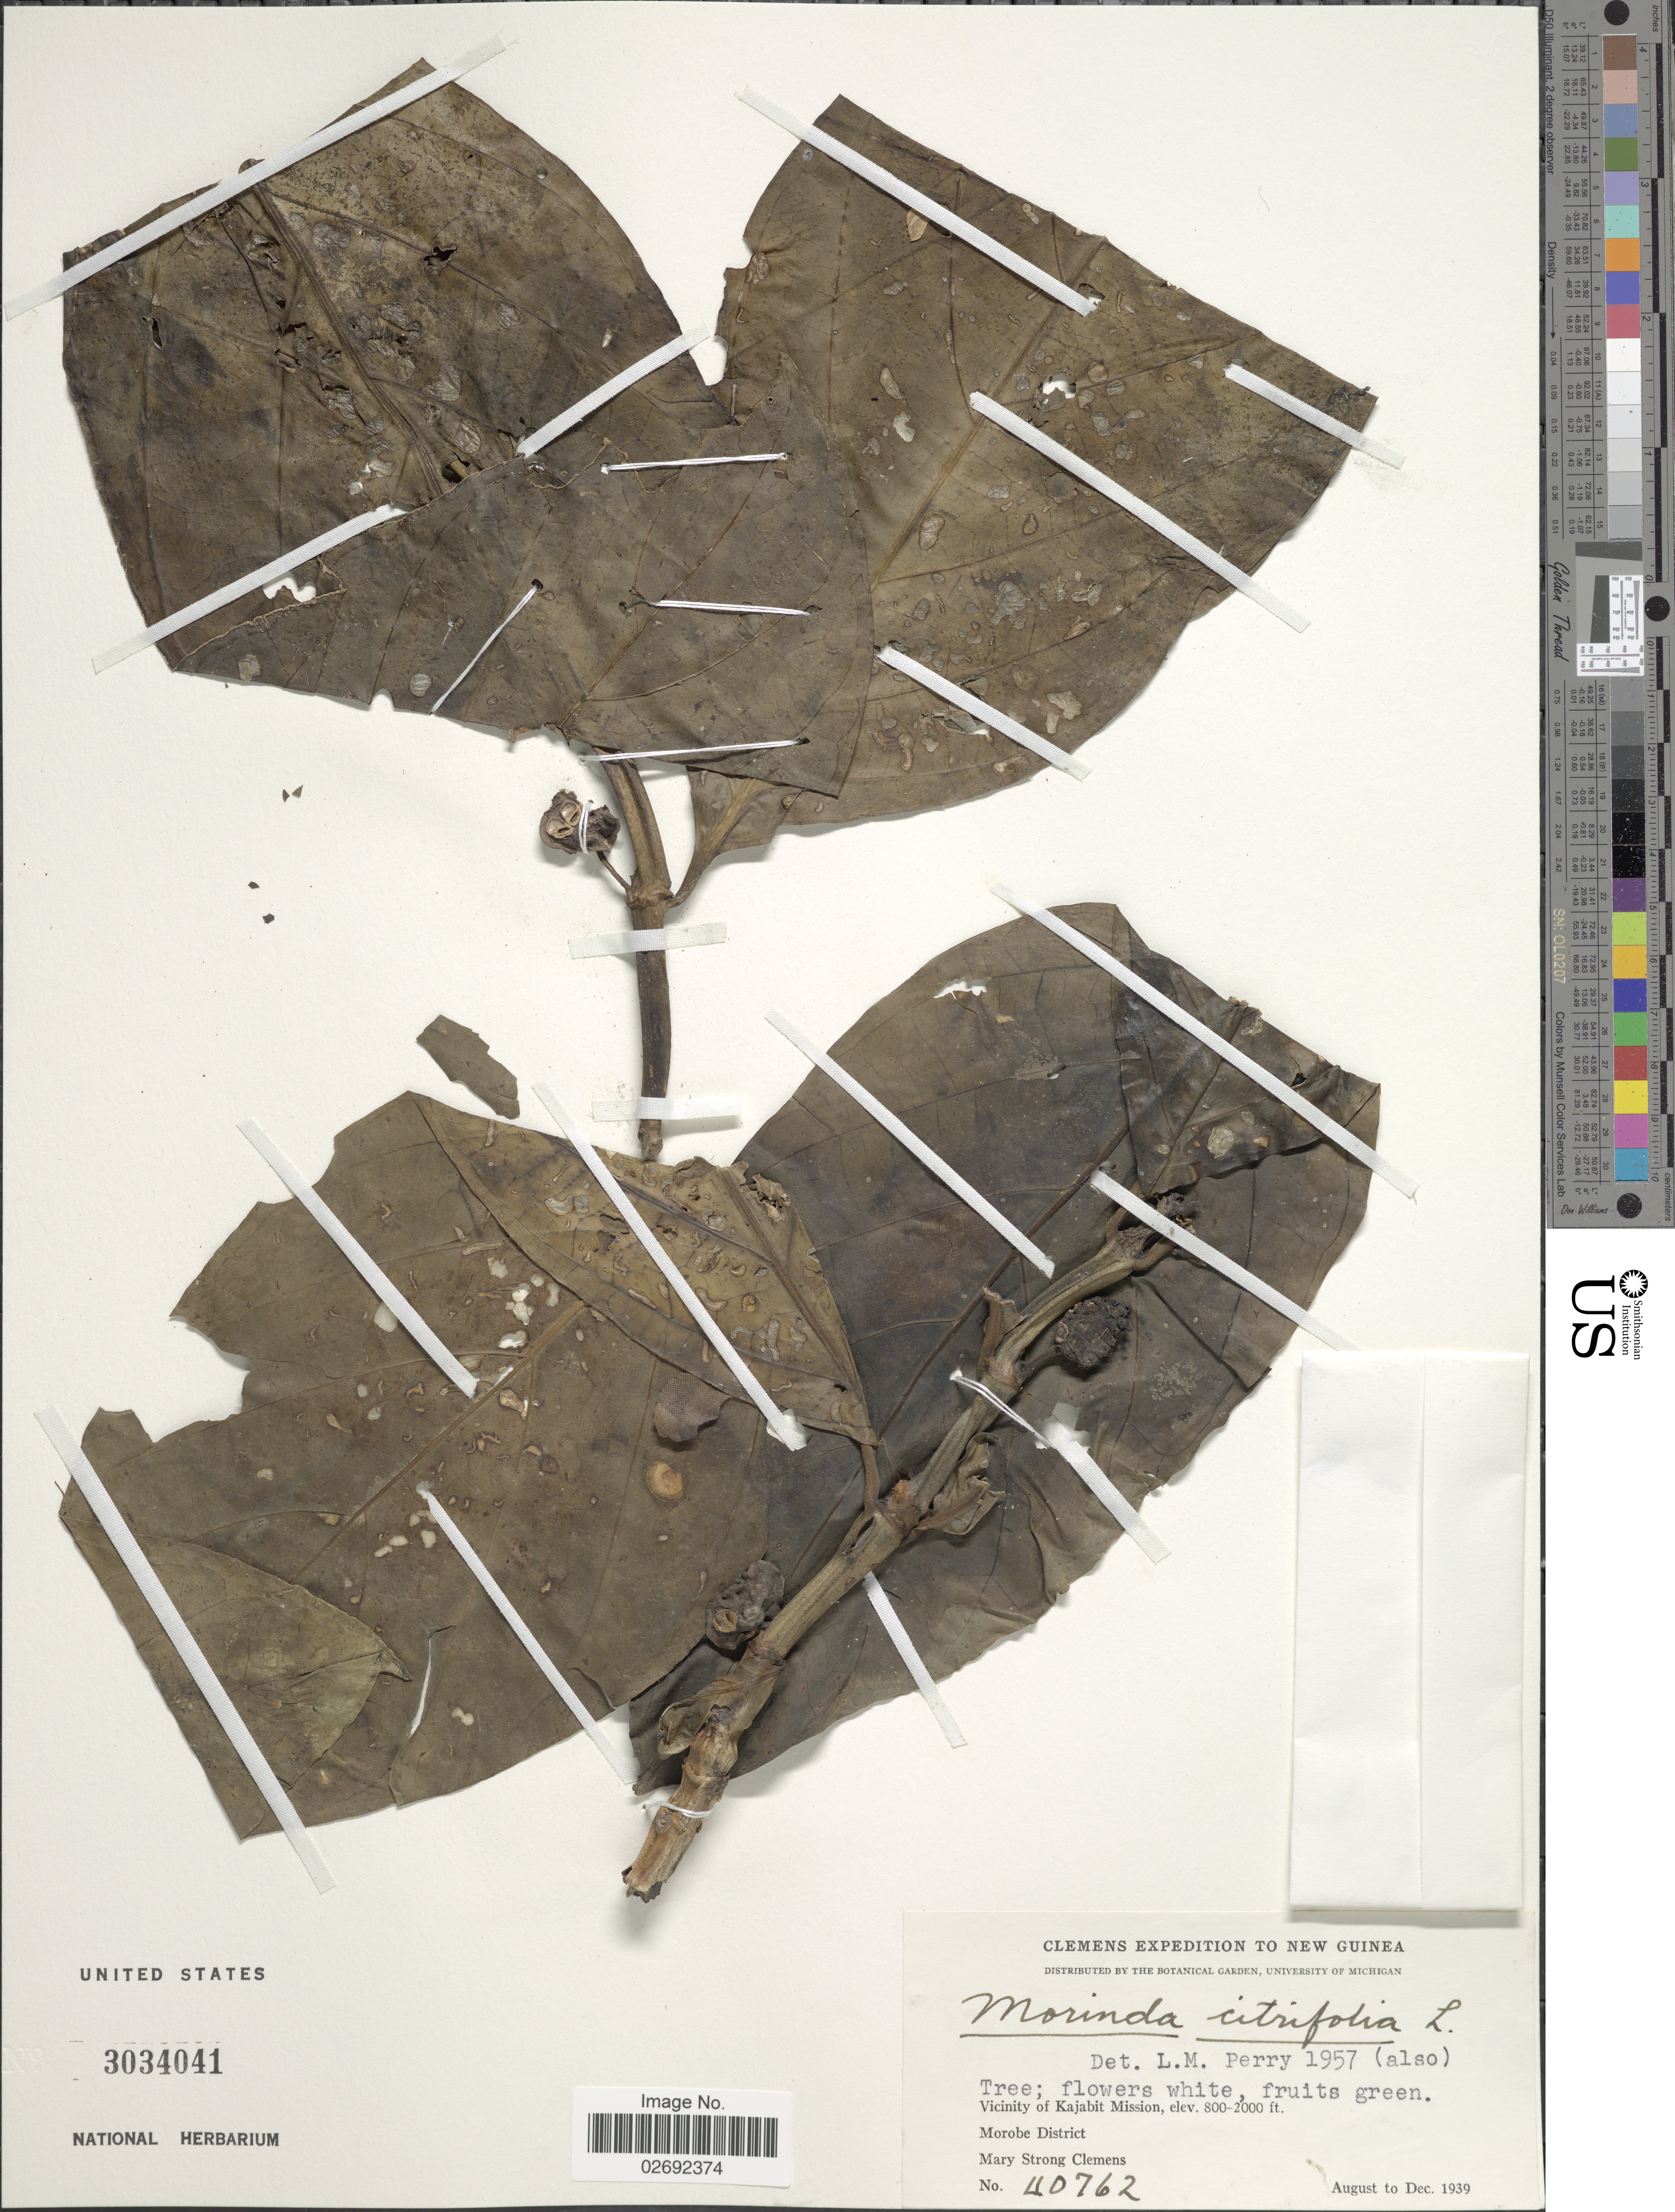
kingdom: Plantae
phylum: Tracheophyta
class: Magnoliopsida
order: Gentianales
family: Rubiaceae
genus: Morinda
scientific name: Morinda citrifolia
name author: L.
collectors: M. S. Clemens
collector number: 40762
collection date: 1939-08/1939-12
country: Papua New Guinea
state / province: Morobe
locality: Vicinity of Kajabit Mission. Morobe District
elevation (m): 244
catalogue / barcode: US 3034041